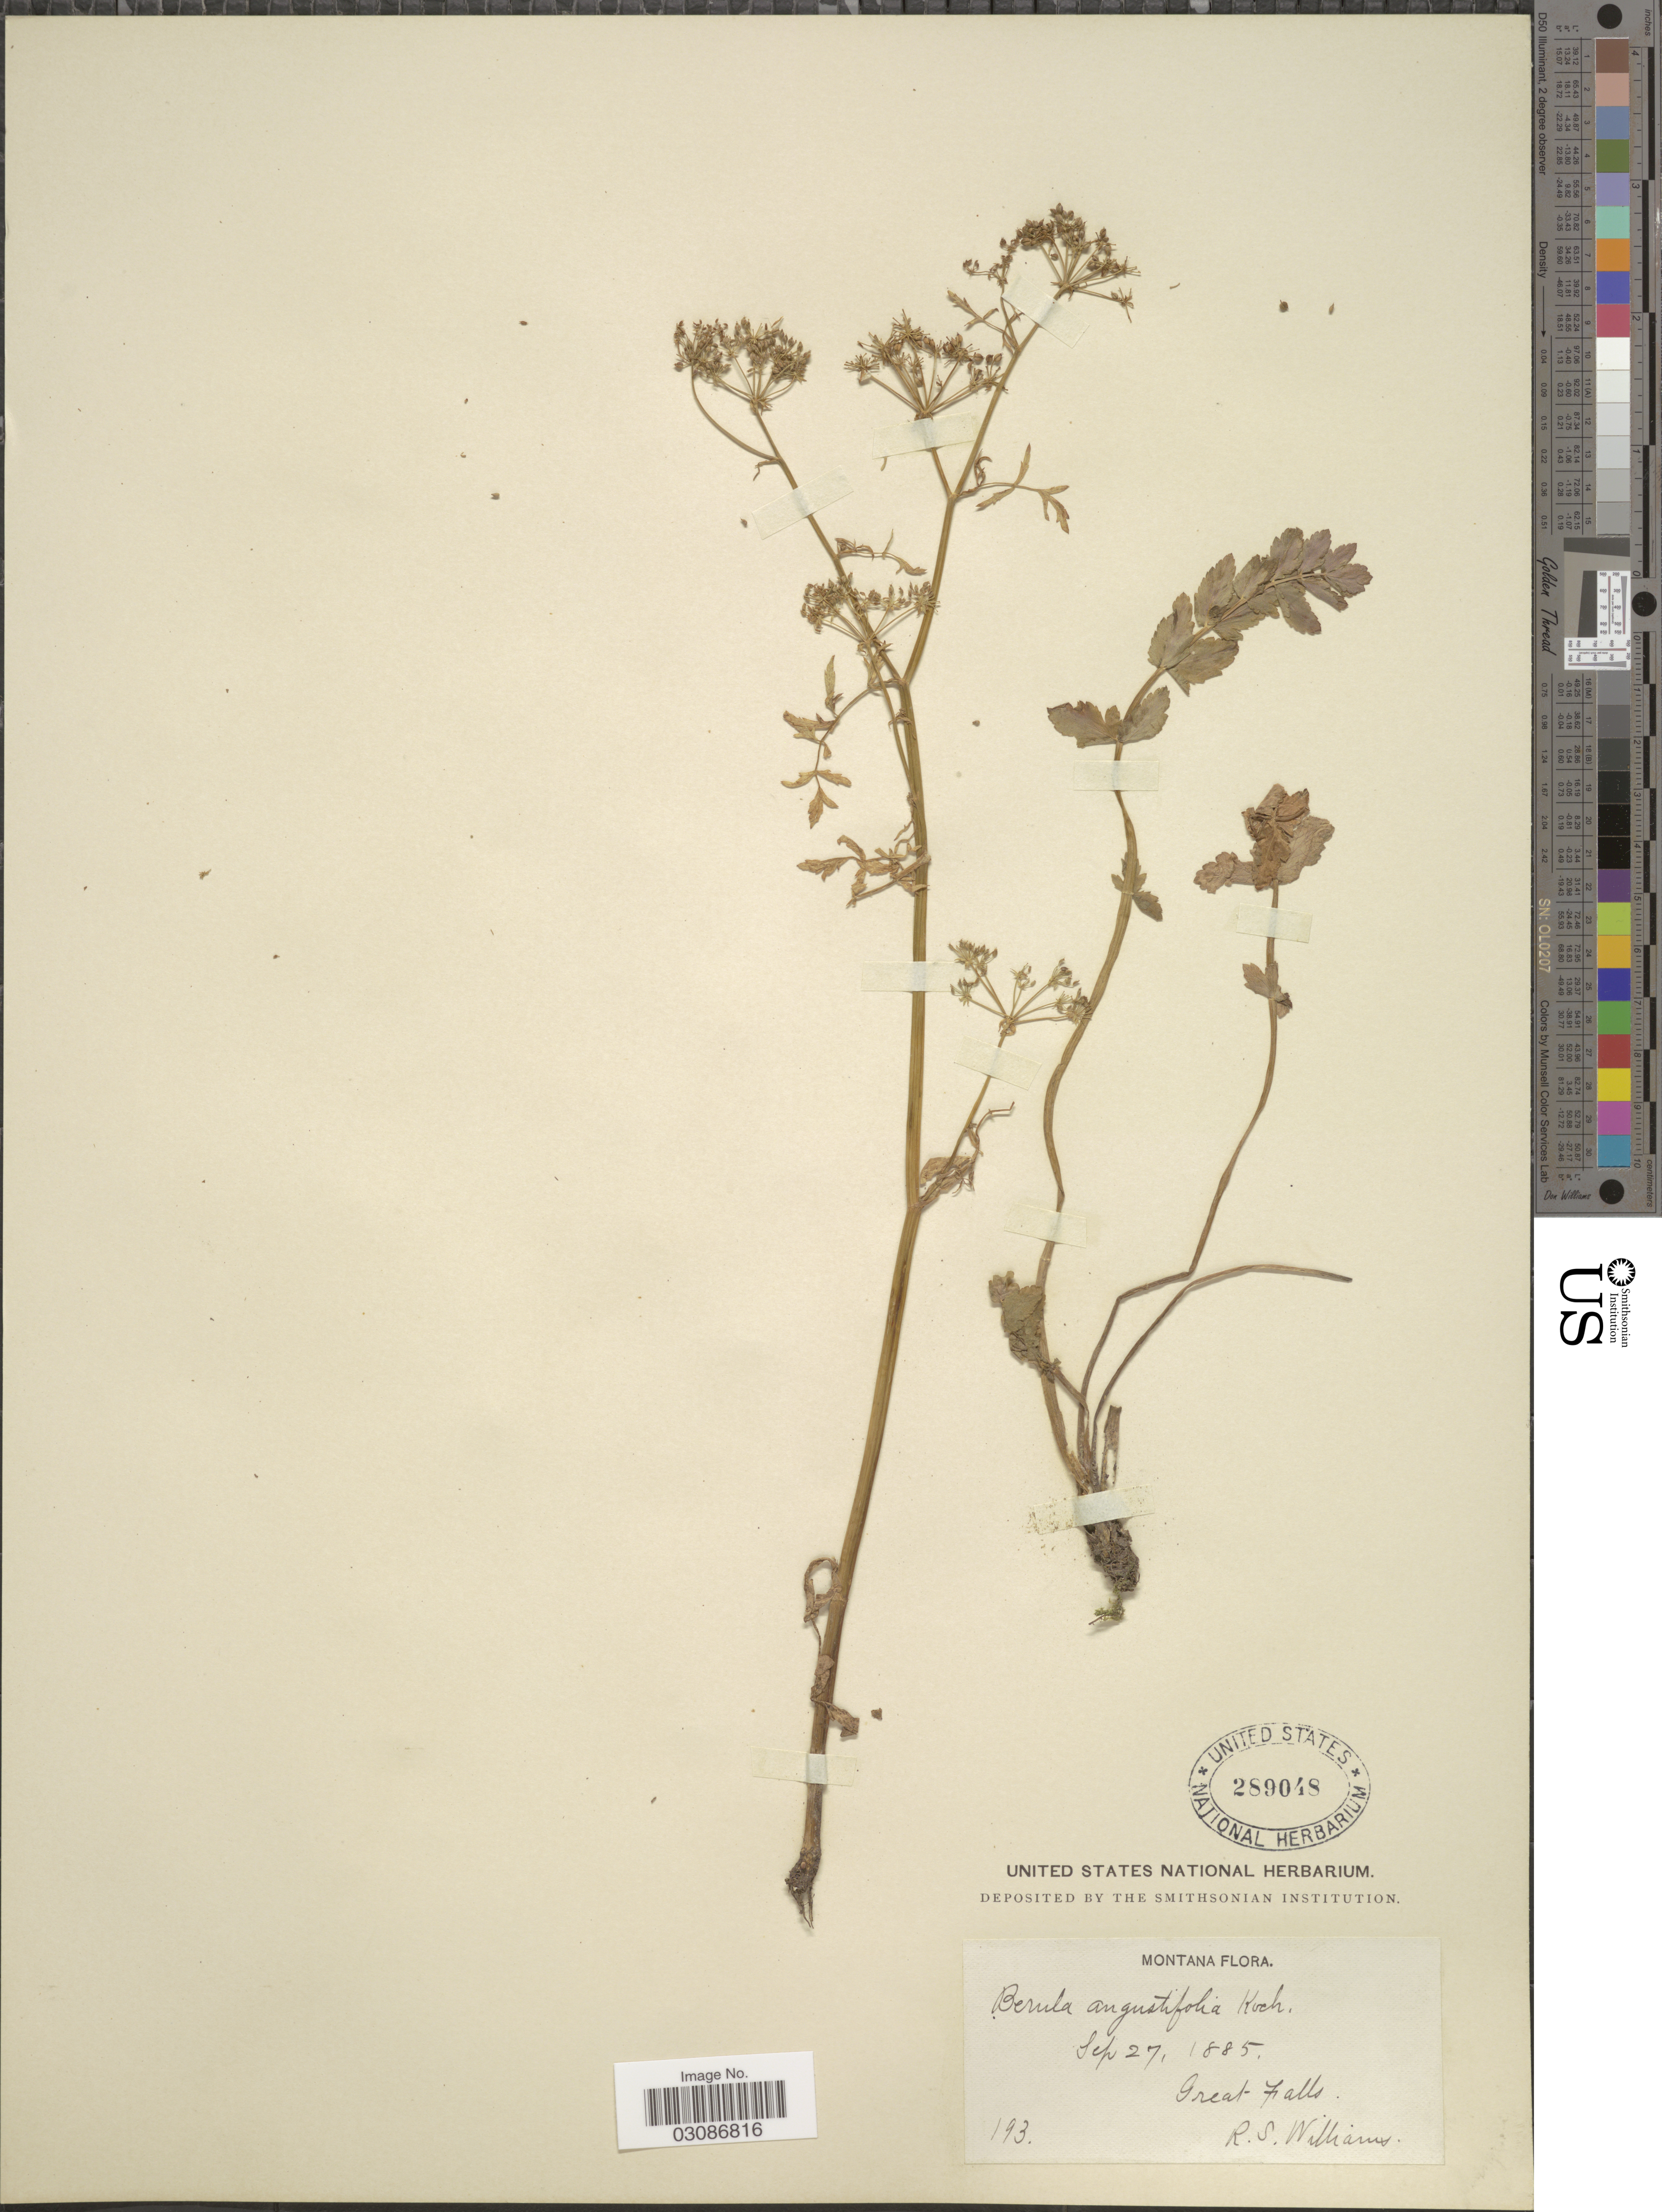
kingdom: Plantae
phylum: Tracheophyta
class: Magnoliopsida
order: Apiales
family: Apiaceae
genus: Berula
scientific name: Berula erecta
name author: (Huds.) Coville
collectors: R. S. Williams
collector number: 193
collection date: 1885-09-27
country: United States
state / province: Montana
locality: Great Falls.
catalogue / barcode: US 289048